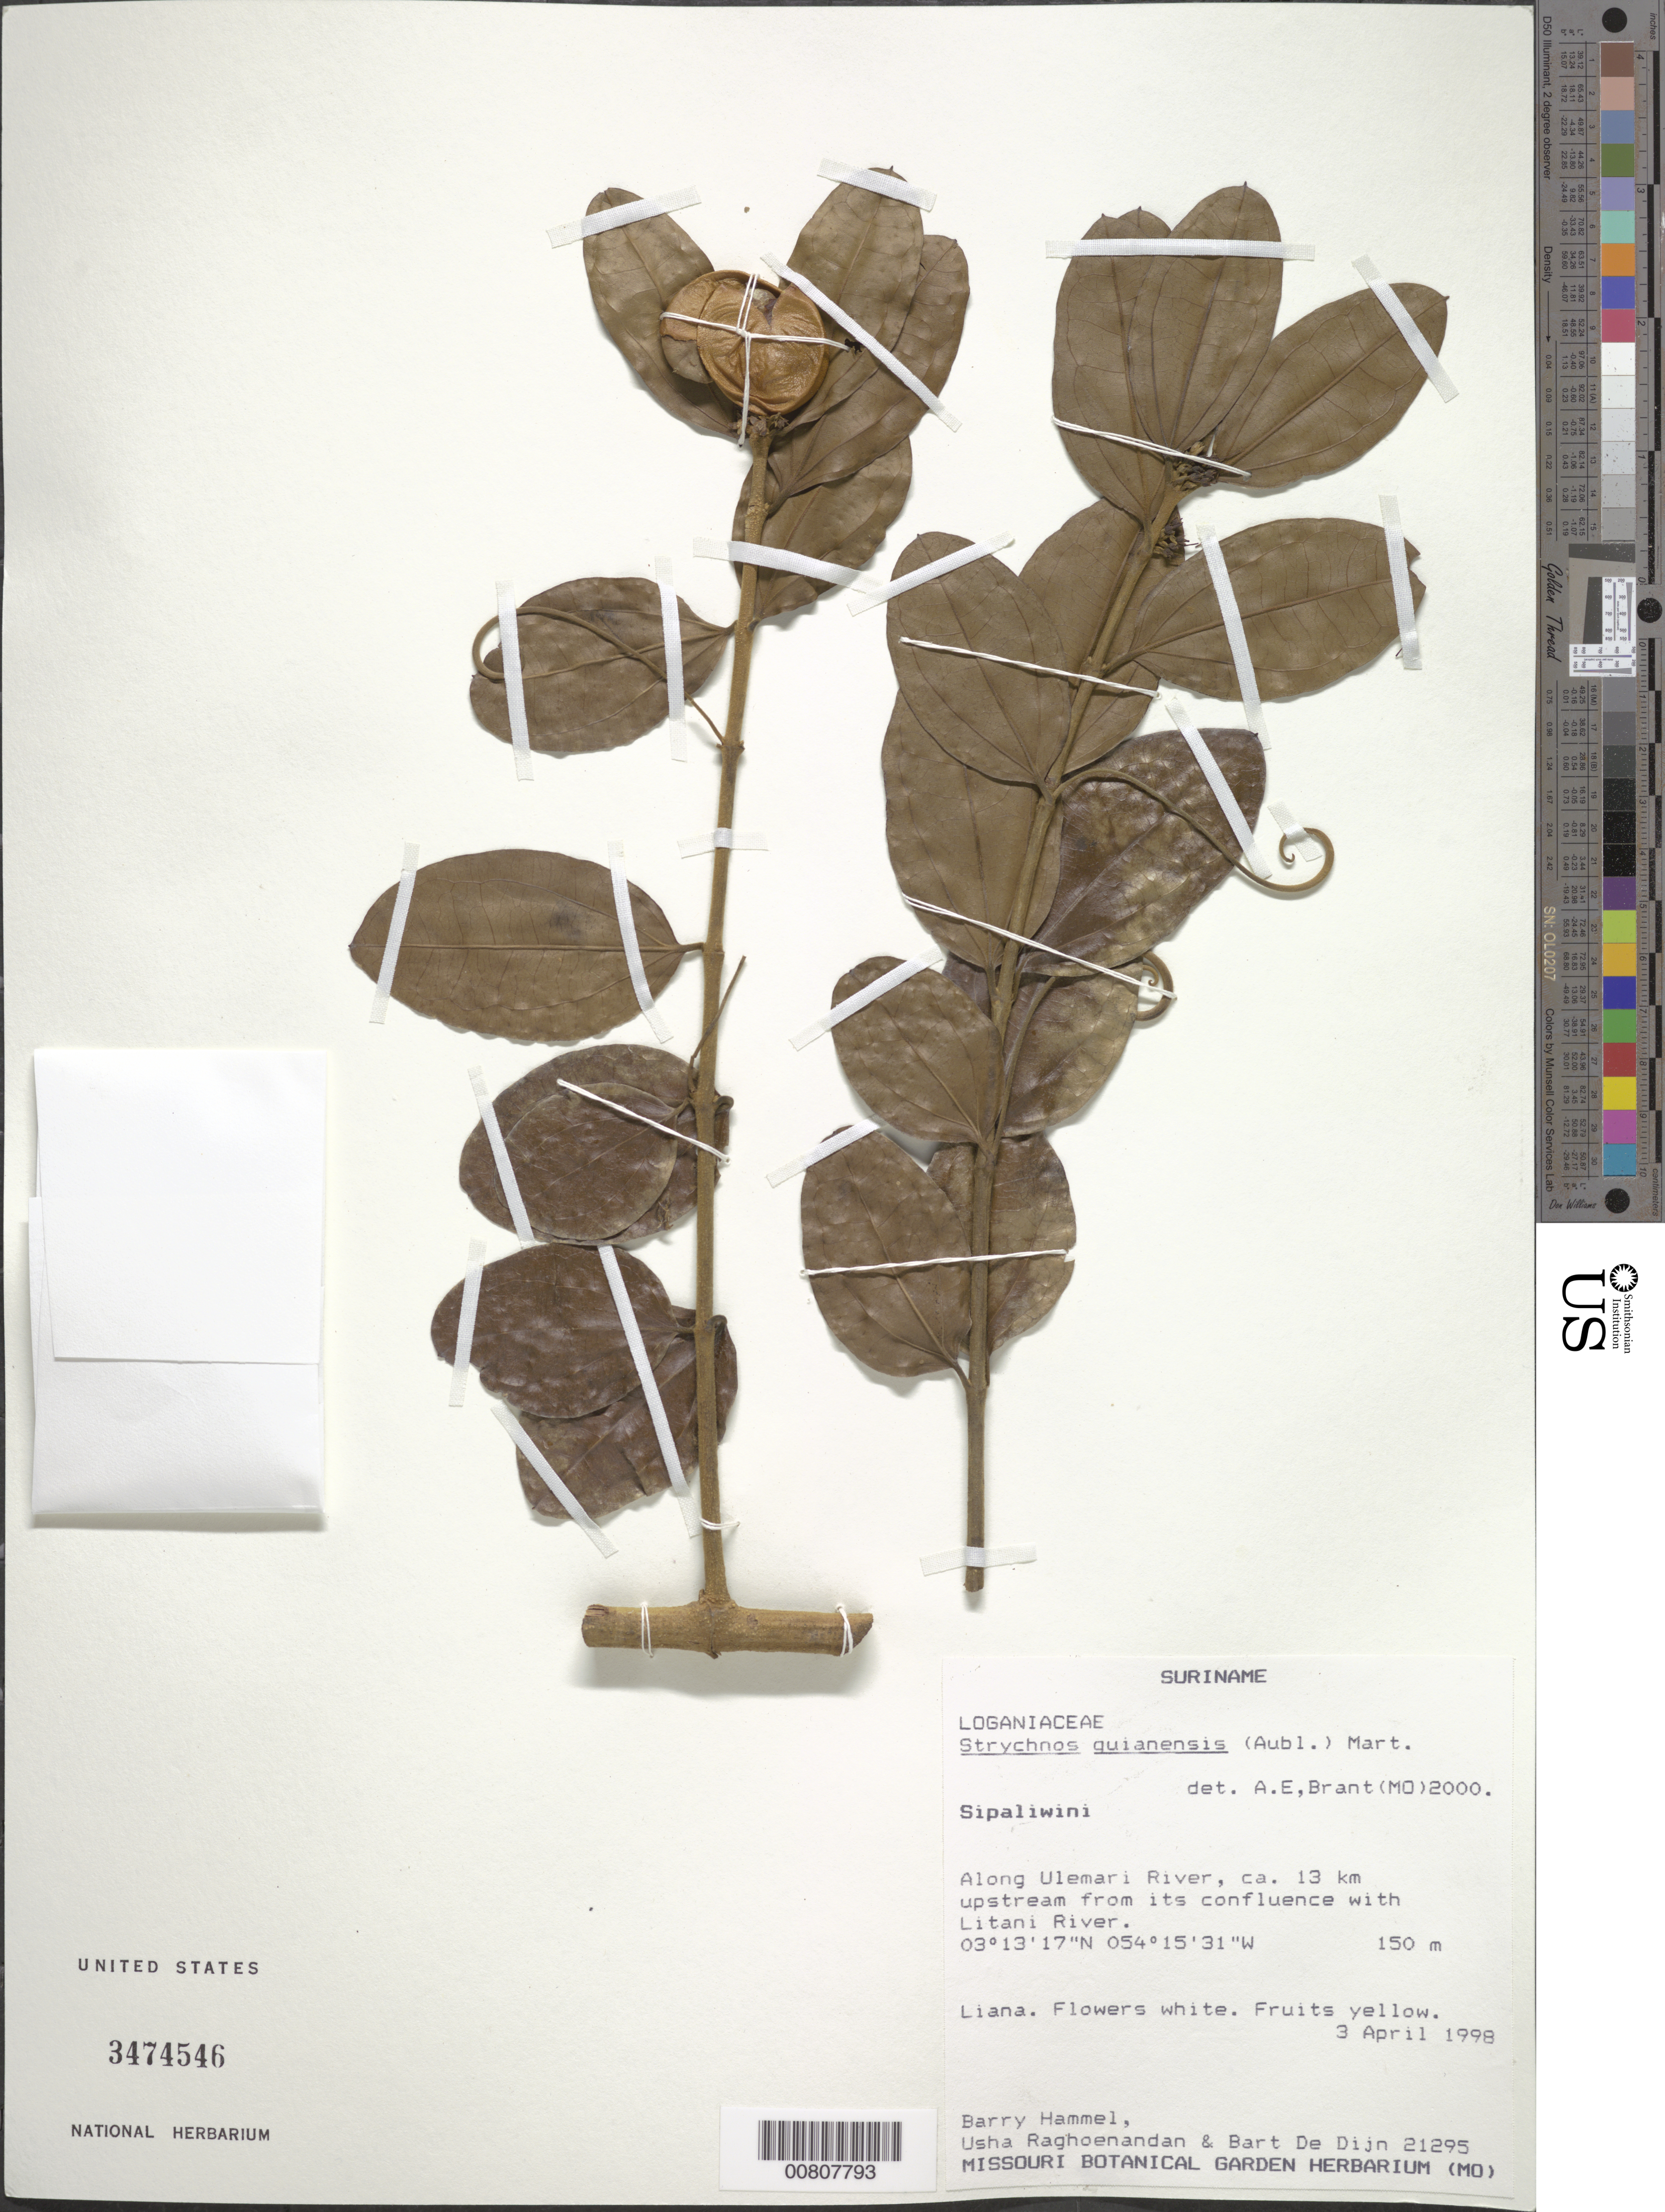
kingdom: Plantae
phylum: Tracheophyta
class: Magnoliopsida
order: Gentianales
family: Loganiaceae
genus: Strychnos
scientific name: Strychnos guianensis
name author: (Aubl.) Mart.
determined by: Brant, A. E.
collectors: B. Hammel, U. Raghoenandan & B. de Dijn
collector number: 21295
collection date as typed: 3-Apr-98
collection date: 1998-04-03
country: Suriname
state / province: Sipaliwini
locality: Ulemari R., 13 km upstream from confl. with Litani R.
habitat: Along river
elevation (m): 150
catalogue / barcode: US 3474546